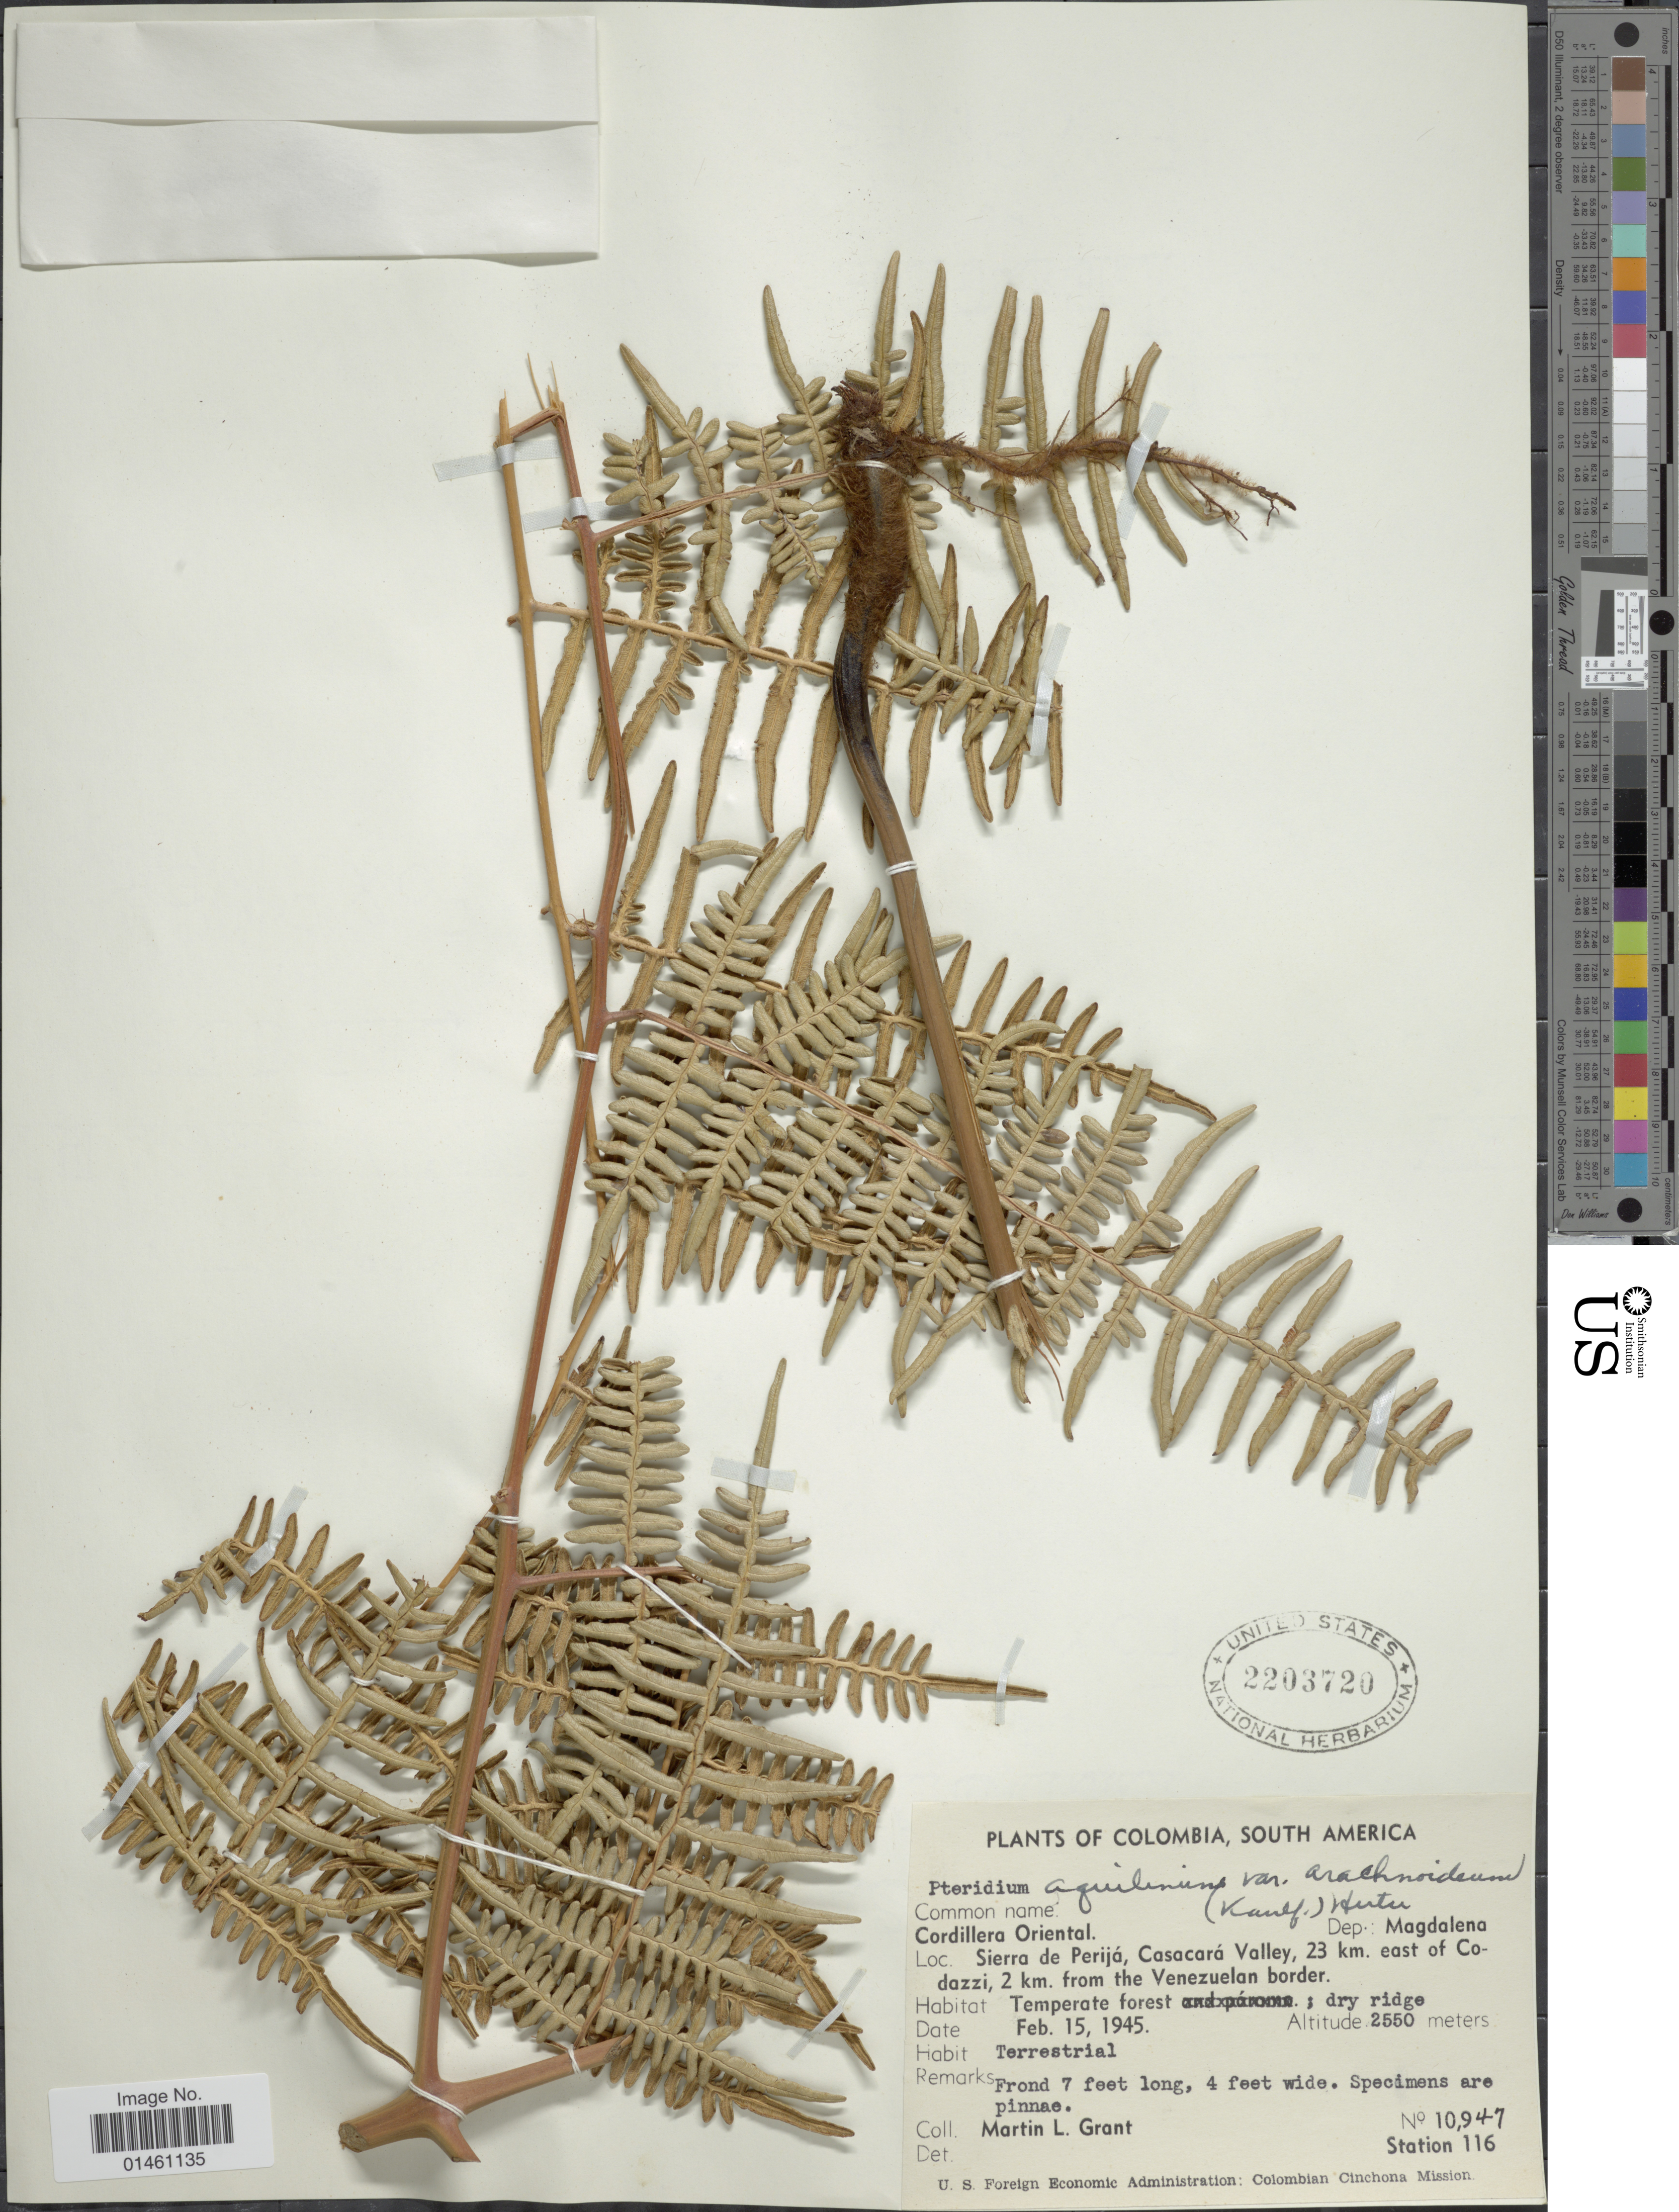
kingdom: Plantae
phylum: Tracheophyta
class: Polypodiopsida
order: Polypodiales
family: Dennstaedtiaceae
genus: Pteridium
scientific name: Pteridium aquilinum var. arachnoideum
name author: (Kaulf.) Herter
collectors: M. L. Grant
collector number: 10947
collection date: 1945-02-15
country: Colombia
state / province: Magdalena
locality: Cordillera Oriental, Sierra de Perijá, Casacará Valley, 23 km. east of Codazzi, 2 km. from the Venezuelan border, temperate forest.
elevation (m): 2550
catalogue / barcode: US 2203720